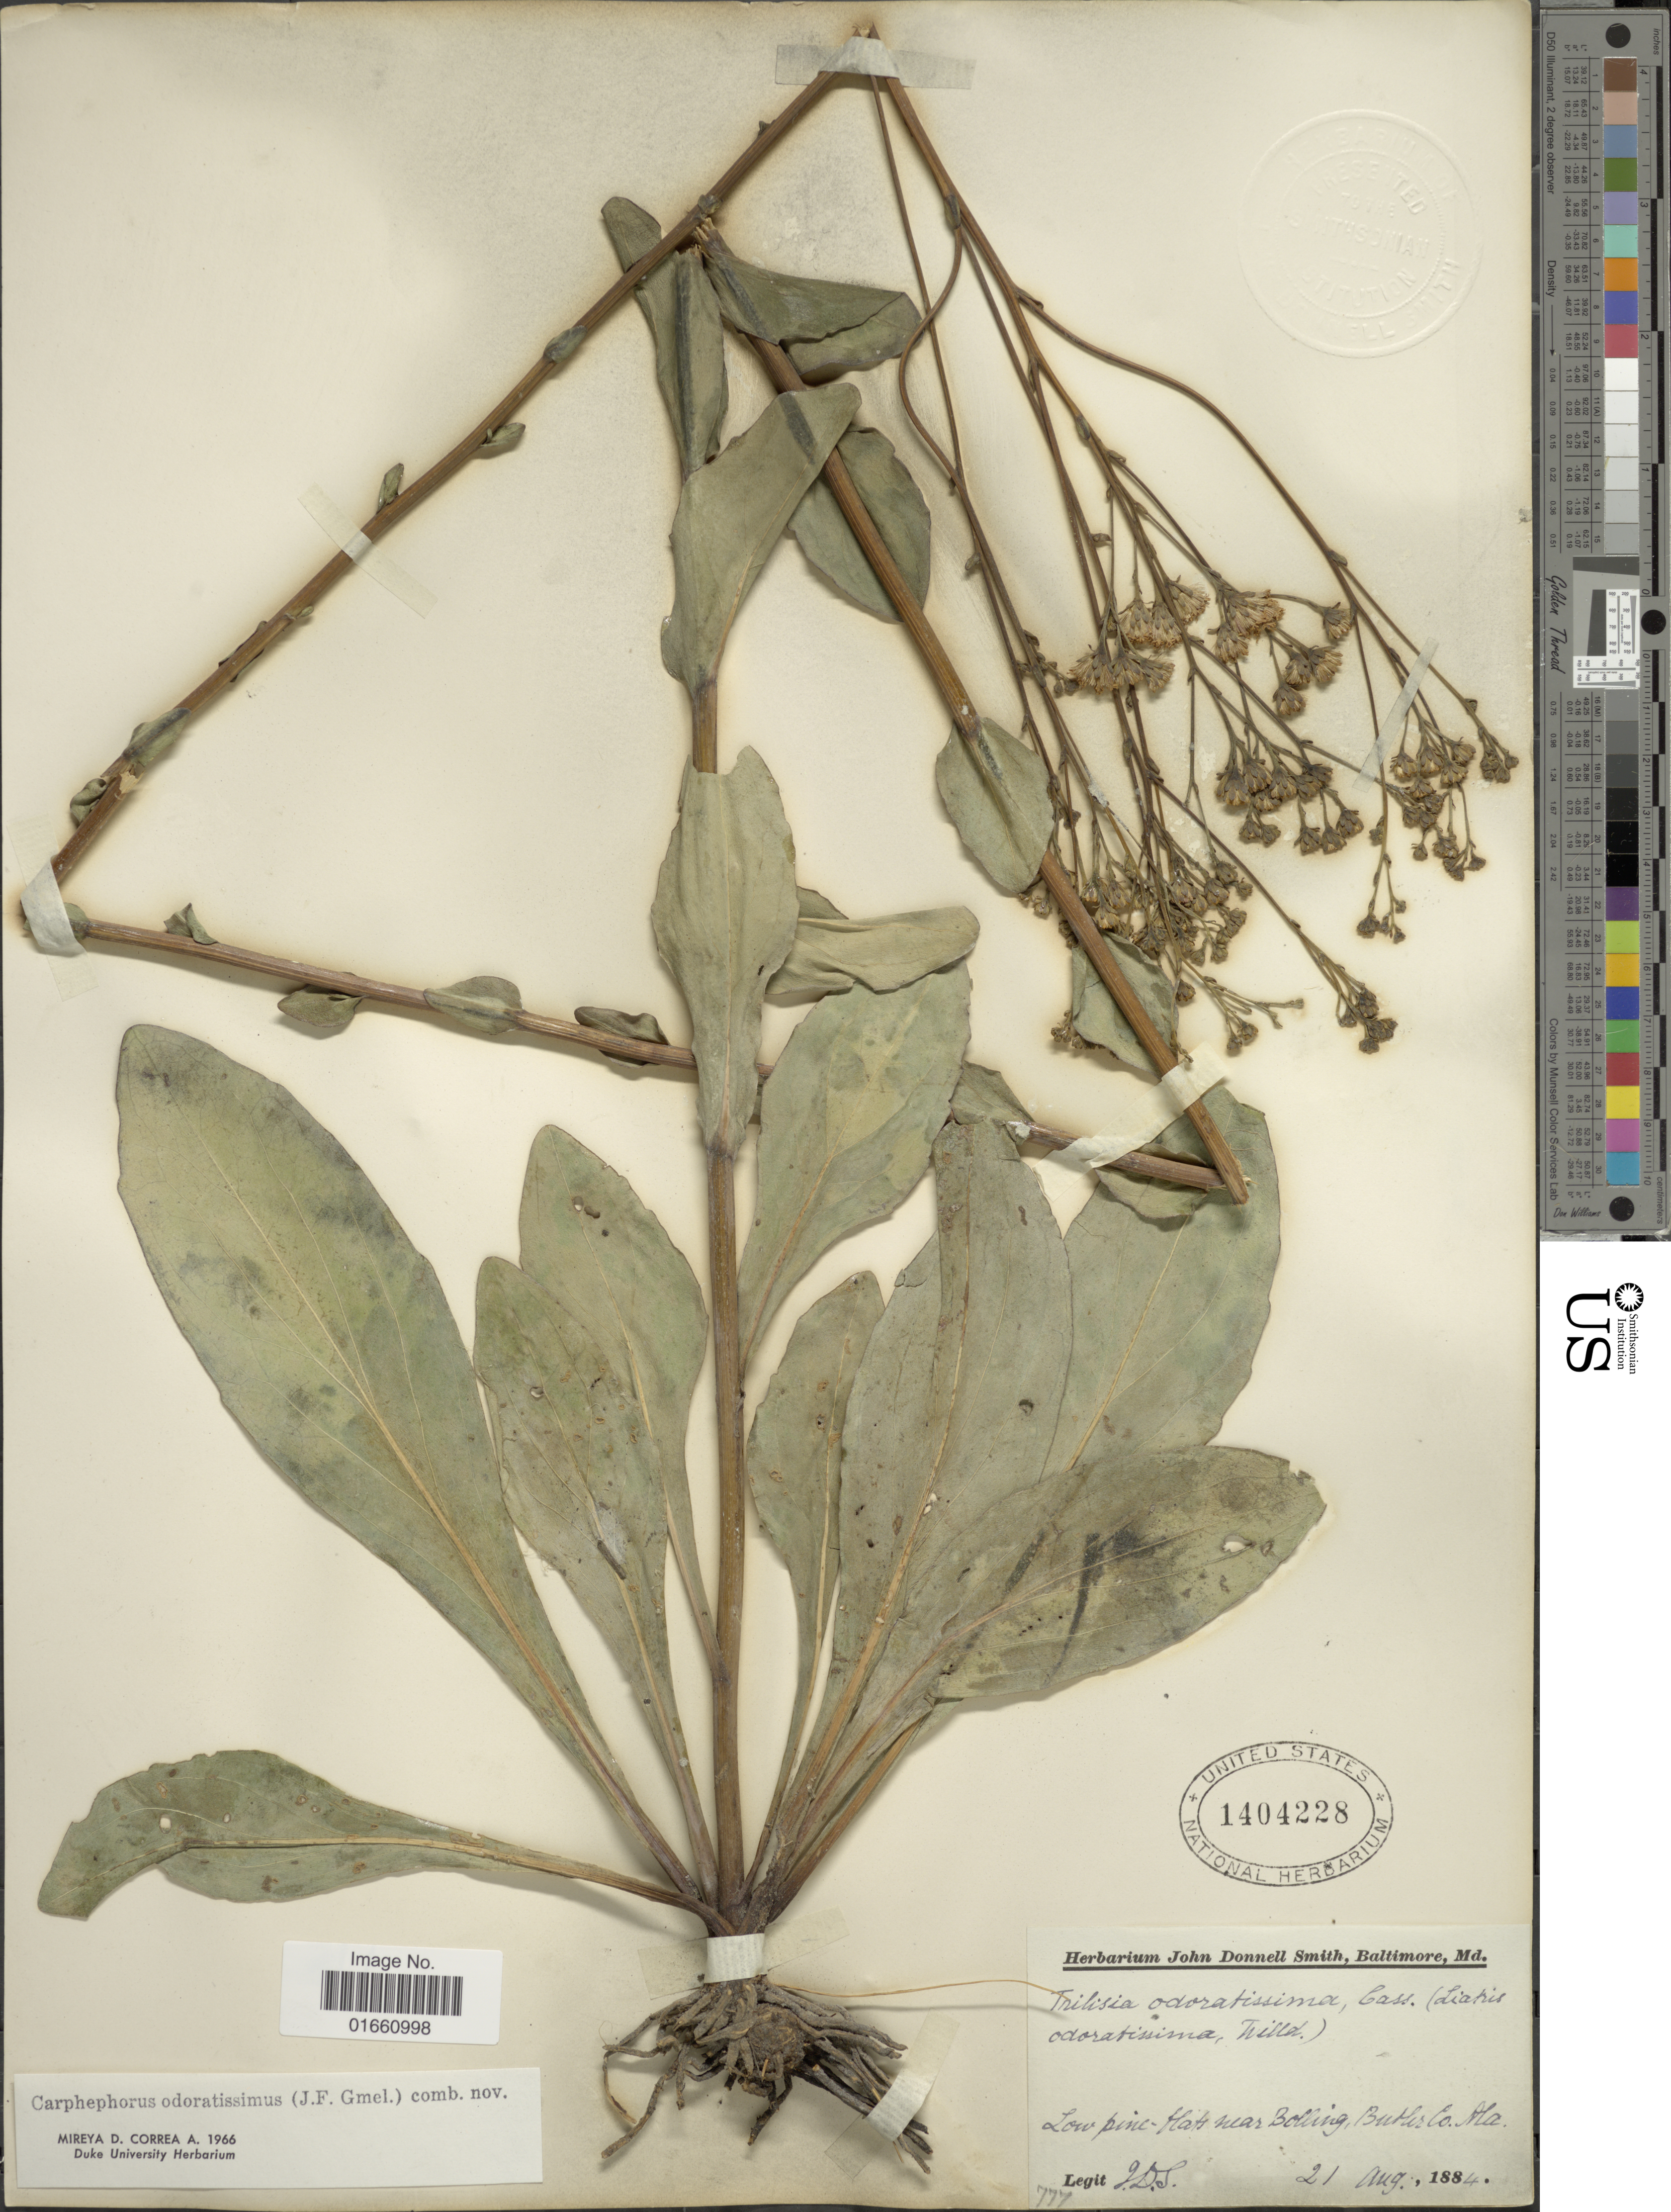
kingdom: Plantae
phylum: Tracheophyta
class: Magnoliopsida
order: Asterales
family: Asteraceae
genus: Trilisa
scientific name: Trilisa odoratissima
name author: (J.F. Gmel.) Cass.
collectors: J. Donnell Smith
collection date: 1884-08-21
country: United States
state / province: Alabama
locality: Low pine flats near Bolling, Butler Co.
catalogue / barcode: US 1404228